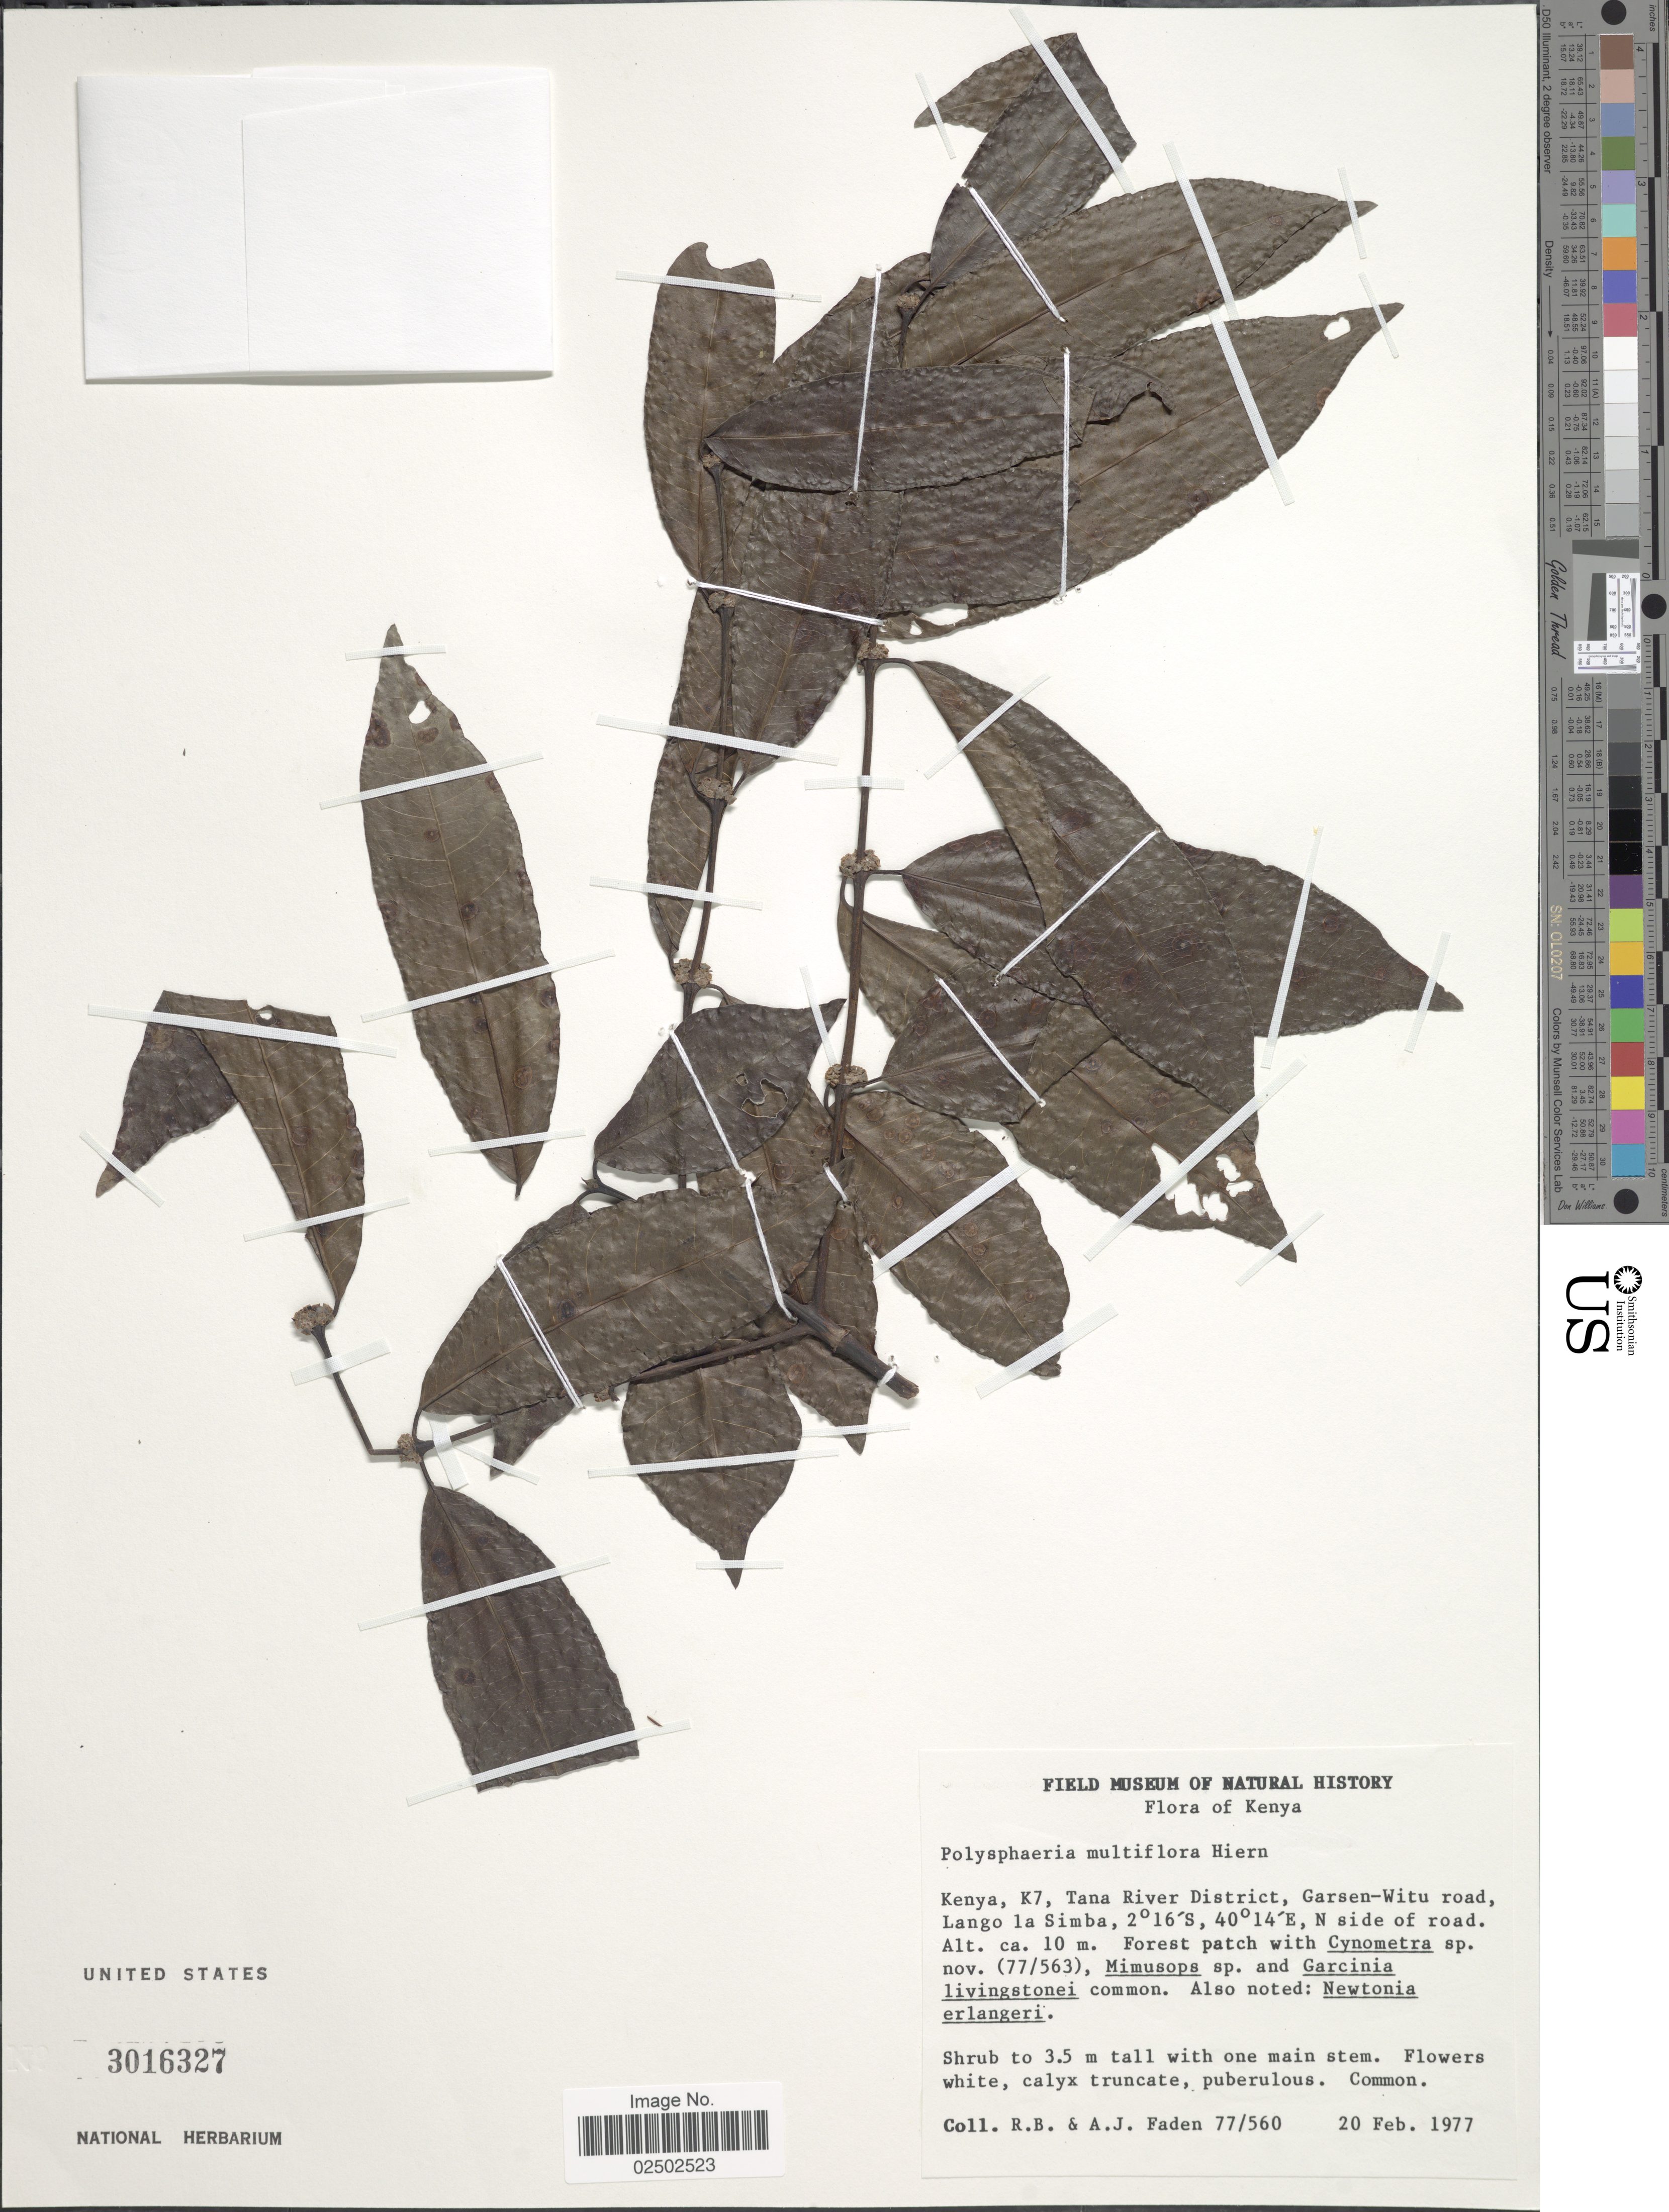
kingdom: Plantae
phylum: Tracheophyta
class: Magnoliopsida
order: Gentianales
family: Rubiaceae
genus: Polysphaeria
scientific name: Polysphaeria multiflora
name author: Hiern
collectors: R. B. Faden & A. J. Faden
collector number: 77/560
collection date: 1977-02-20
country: Kenya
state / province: Tana River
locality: K7, Garsen-Witu road, Lango la Simba, N side of road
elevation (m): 10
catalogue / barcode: US 3016327